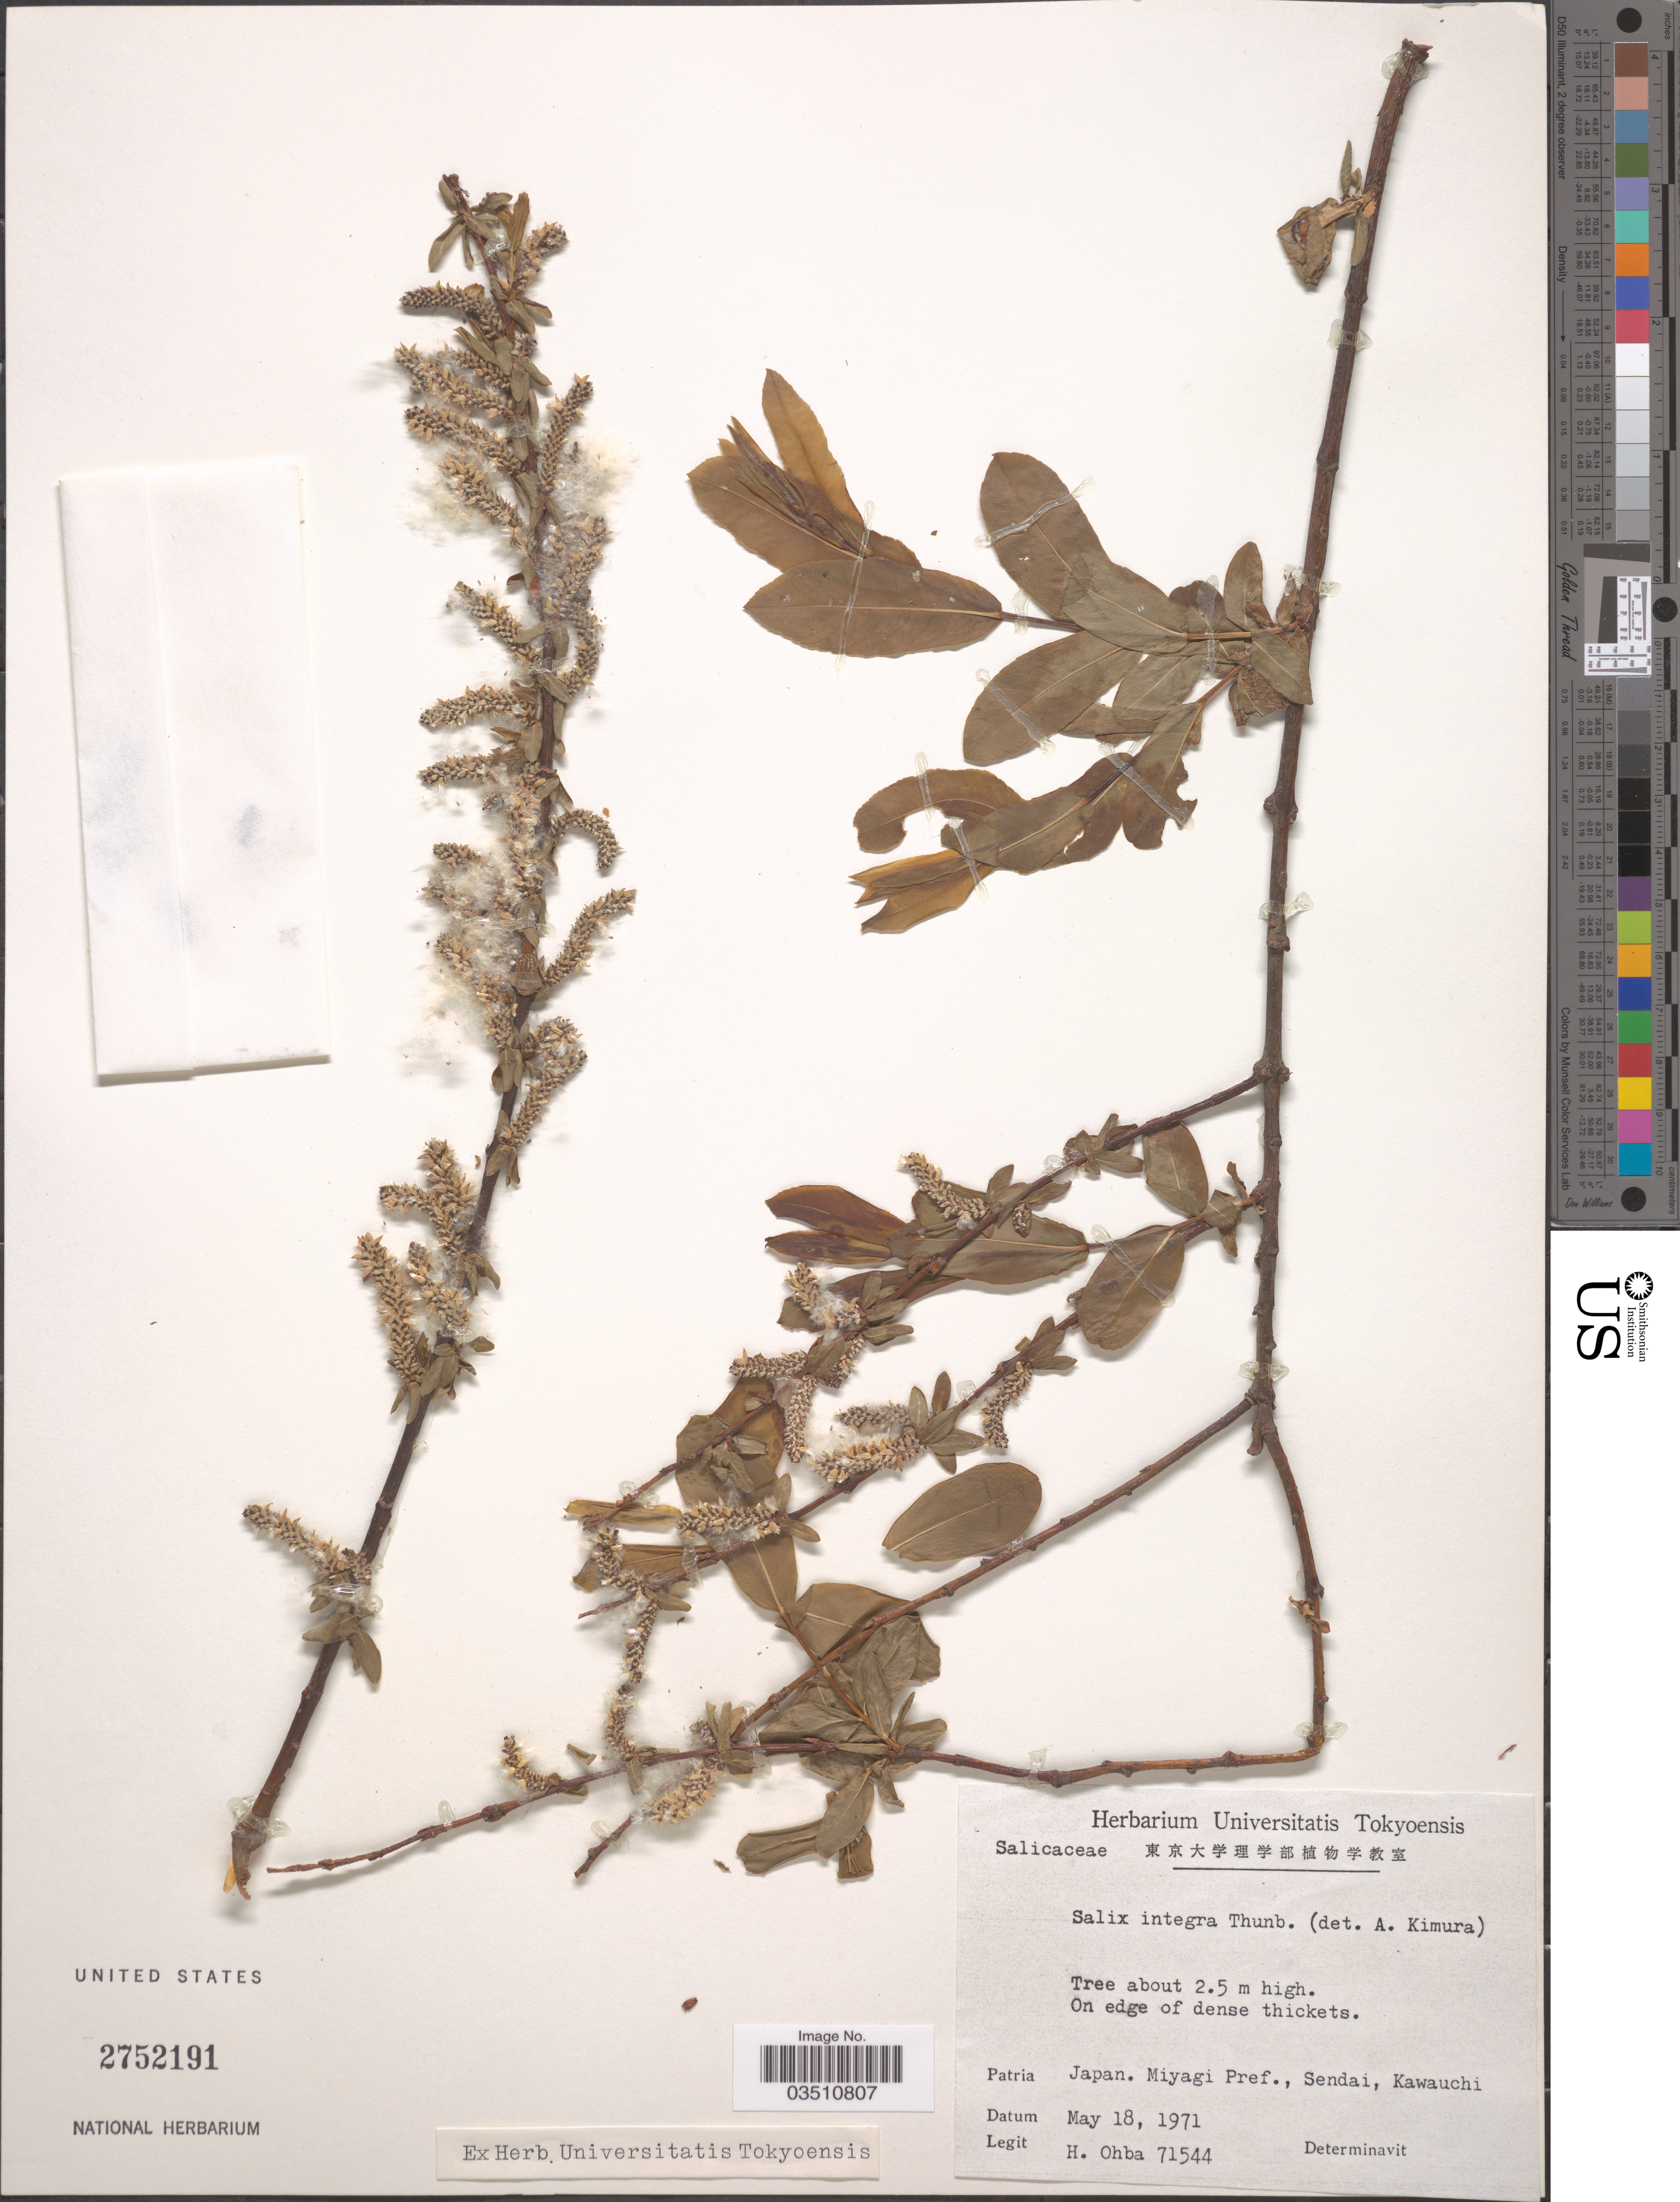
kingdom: Plantae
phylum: Tracheophyta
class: Magnoliopsida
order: Malpighiales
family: Salicaceae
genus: Salix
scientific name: Salix integra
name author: Thunb.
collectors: H. Ohba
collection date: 1971-05-18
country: Japan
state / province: Miyagi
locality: Miyagi Pref., Sendai, Kawauchi.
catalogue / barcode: US 2752191